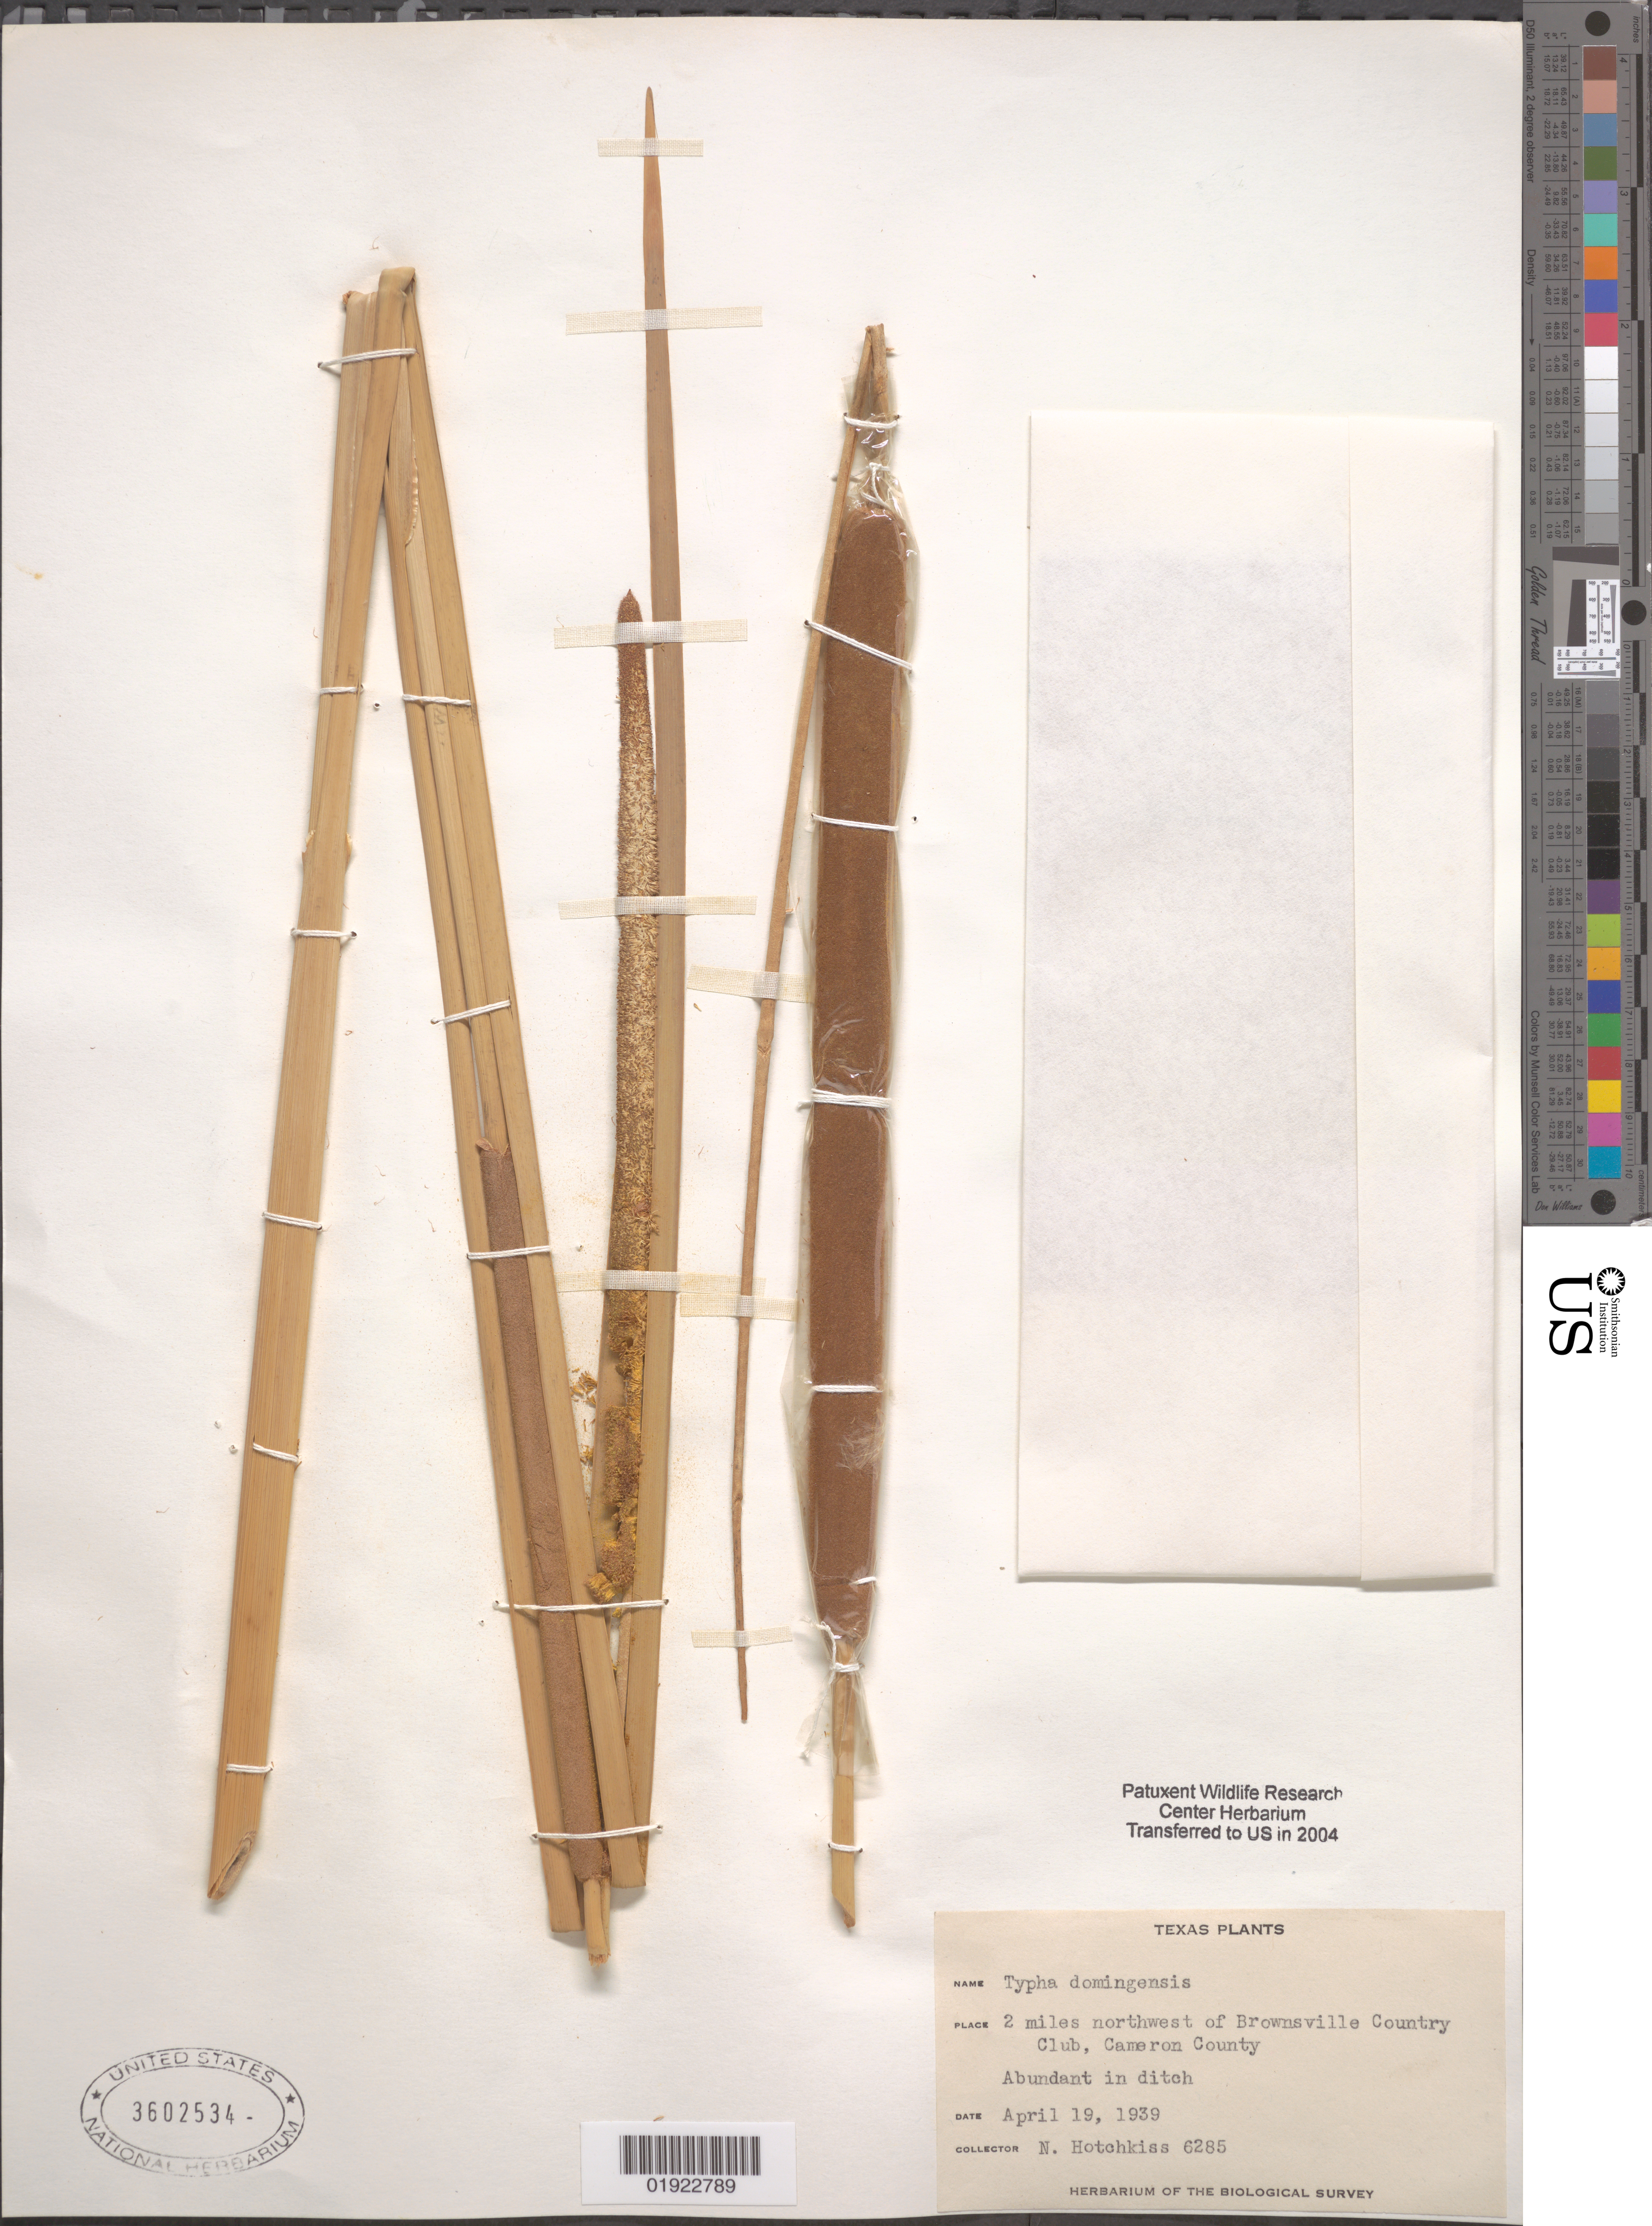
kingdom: Plantae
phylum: Tracheophyta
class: Liliopsida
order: Poales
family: Typhaceae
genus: Typha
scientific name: Typha domingensis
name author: Pers.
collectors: N. Hotchkiss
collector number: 6285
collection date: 1939-04-19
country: United States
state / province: Texas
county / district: Cameron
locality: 2 miles northwest of Brownsville Country Club.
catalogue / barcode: US 3602534